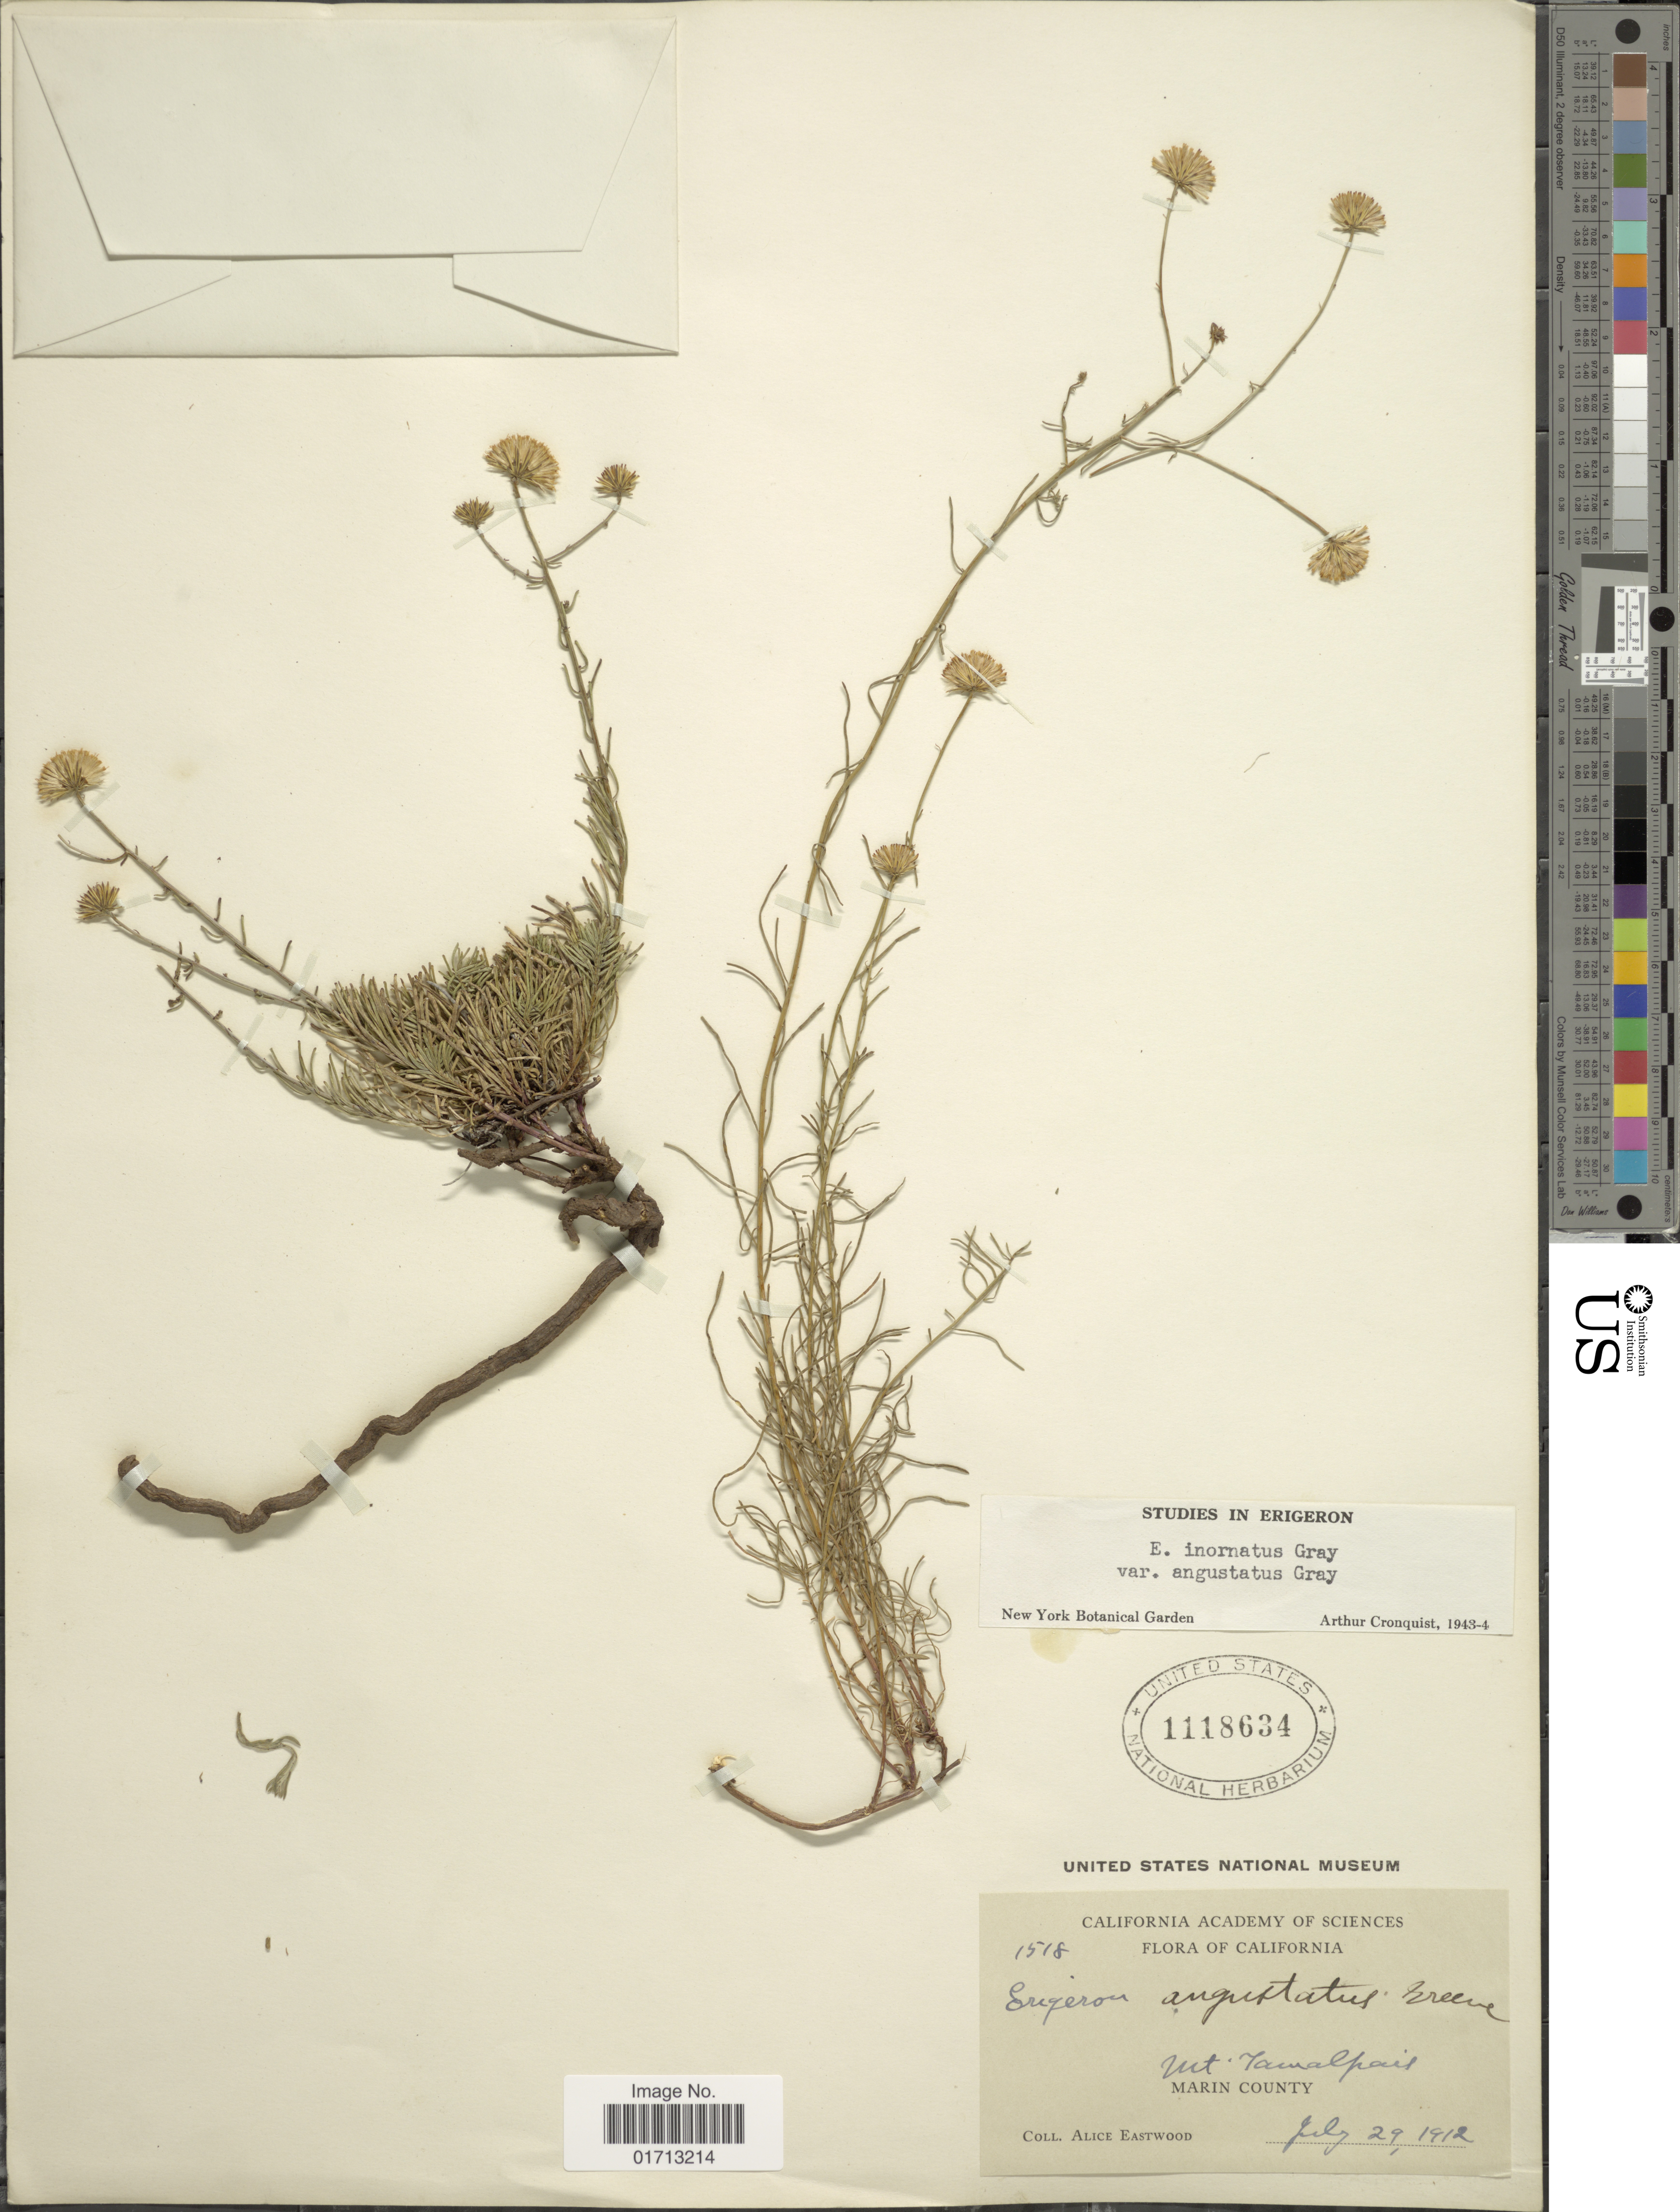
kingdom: Plantae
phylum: Tracheophyta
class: Magnoliopsida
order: Asterales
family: Asteraceae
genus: Erigeron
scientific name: Erigeron inornatus var. angustatus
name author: A. Gray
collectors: A. Eastwood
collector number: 1518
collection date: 1912-07-29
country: United States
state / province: California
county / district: Marin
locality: Mt. Tamalpais, Marin County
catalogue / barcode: US 1118634